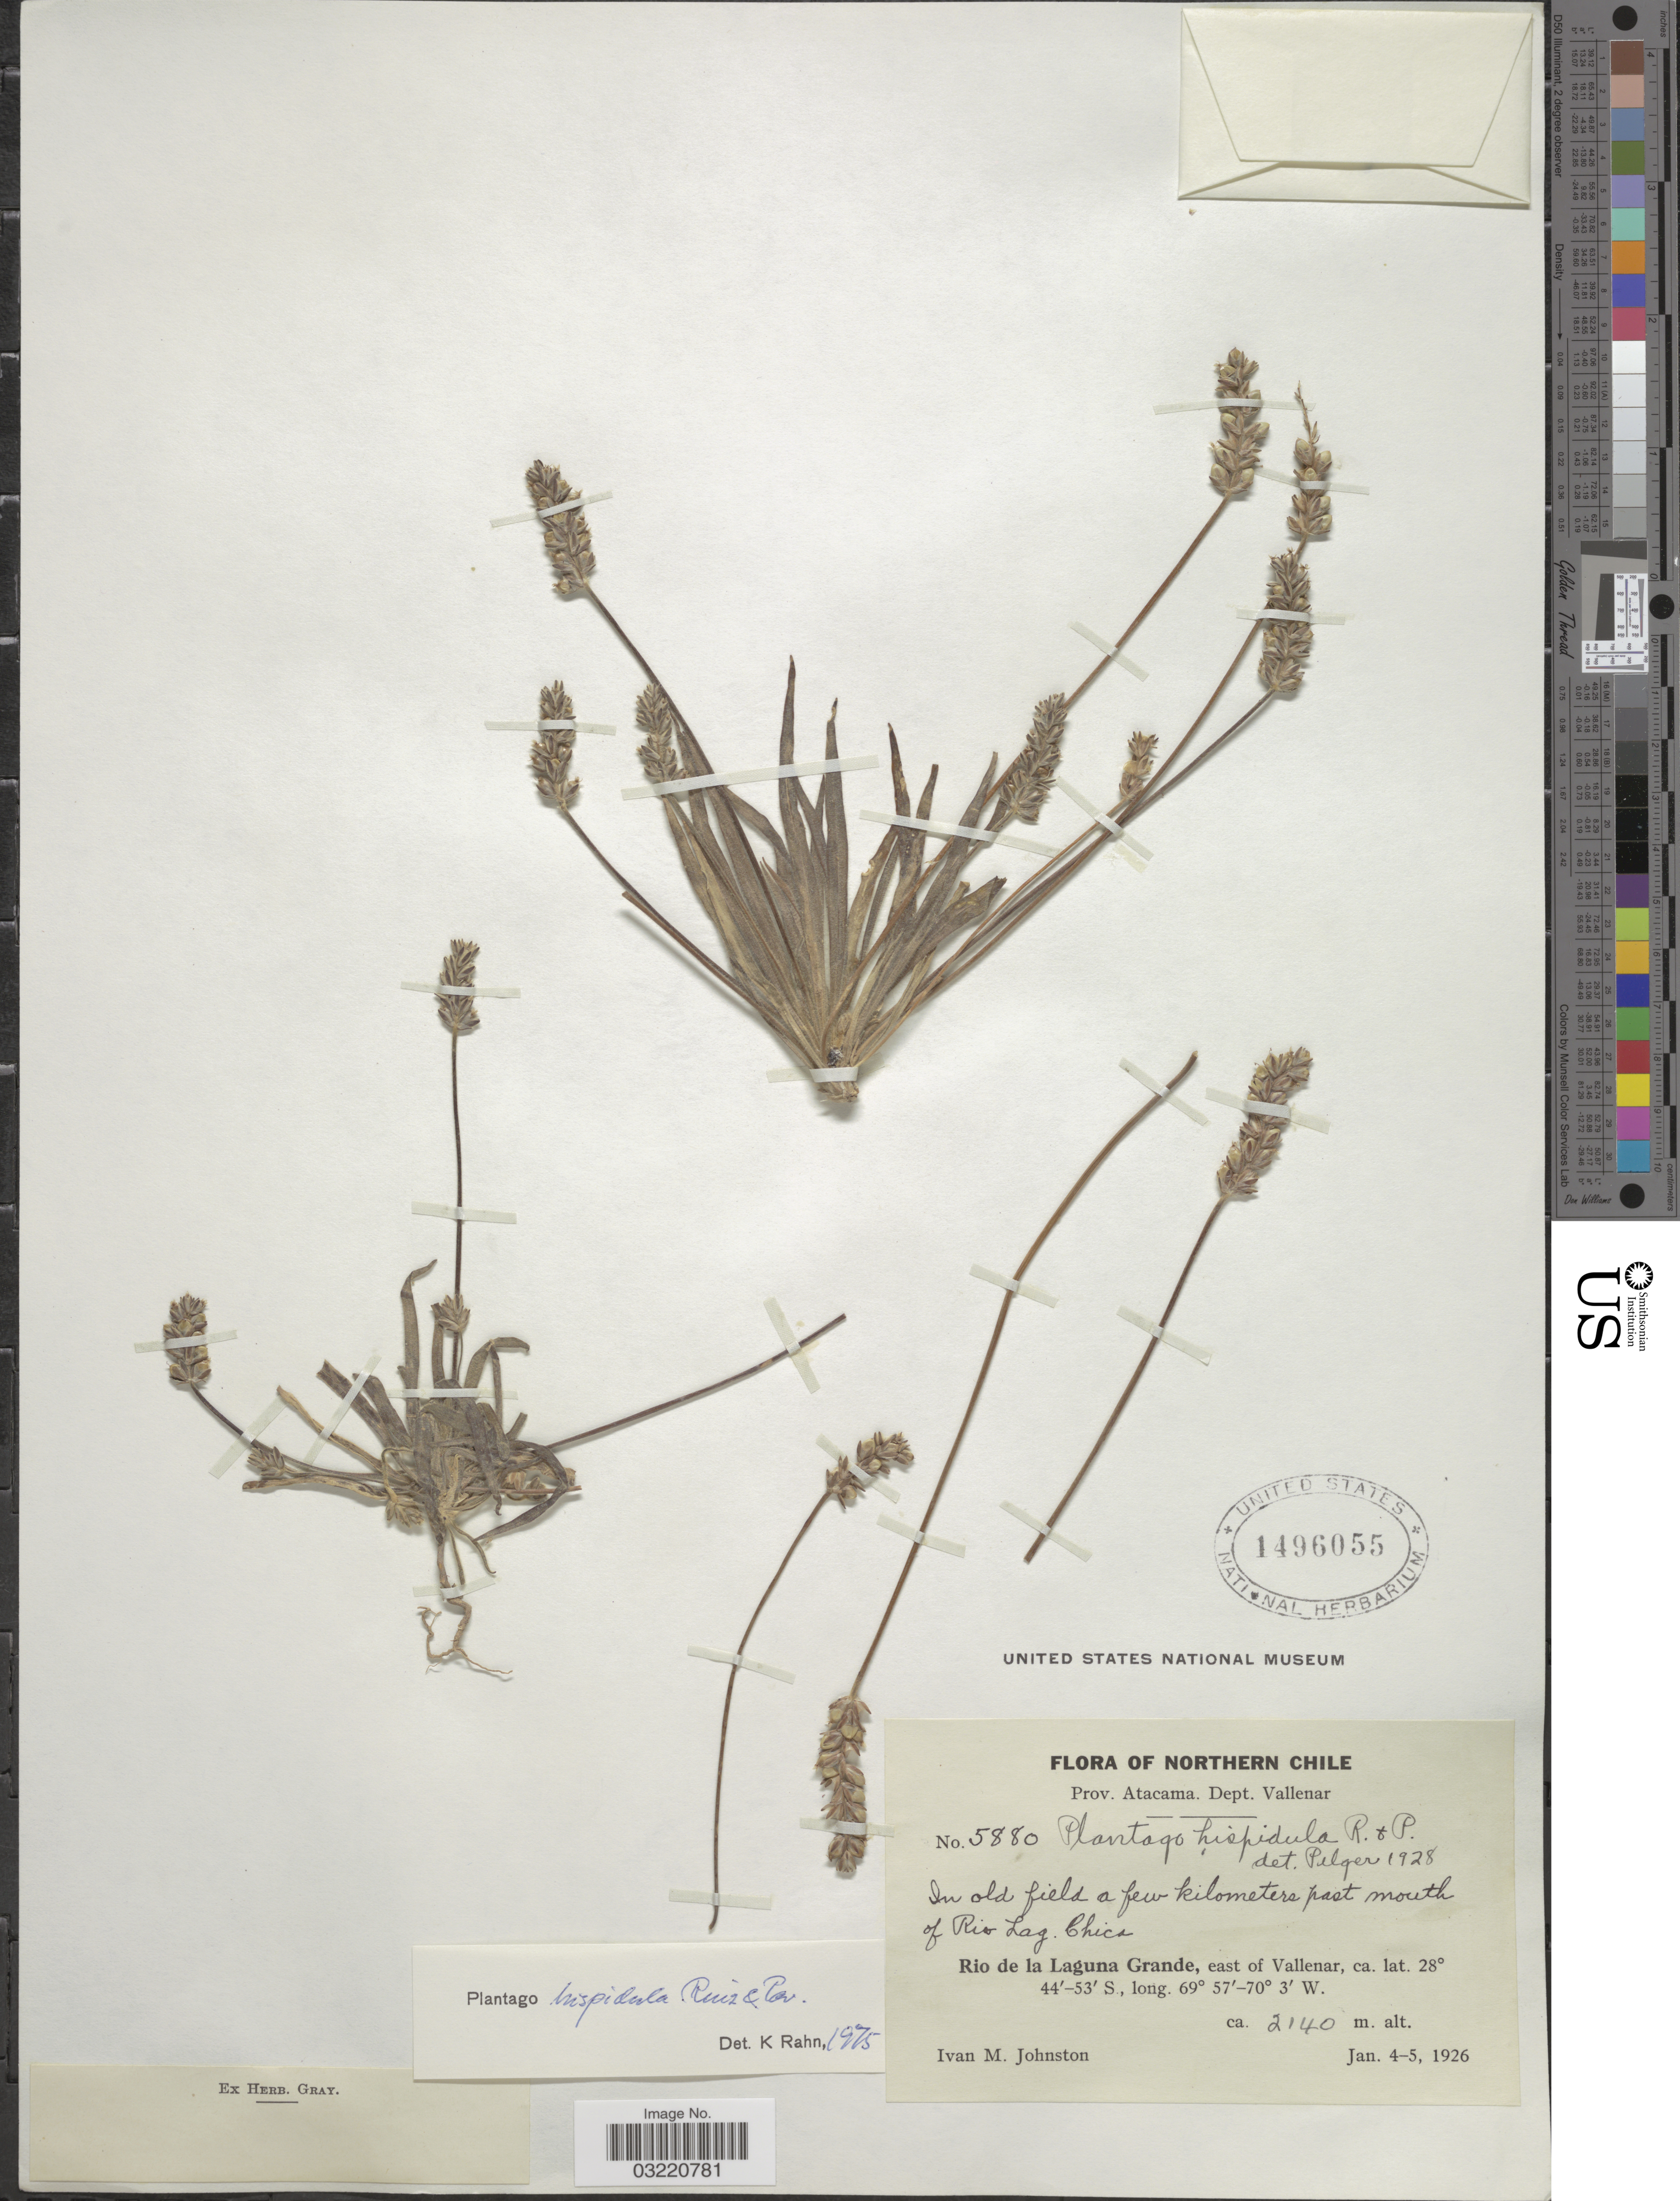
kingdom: Plantae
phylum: Tracheophyta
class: Magnoliopsida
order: Lamiales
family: Plantaginaceae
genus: Plantago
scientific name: Plantago hispidula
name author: Ruiz & Pav.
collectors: I.M. Johnston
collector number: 5880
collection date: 1926-01-04/1926-01-05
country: Chile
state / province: Atacama (III)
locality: Northern Chile. Dept. Vallenar. In old field a few kilometers past mouth of Rio Lag. Chico. Rio de la Laguna Grande, east of Vallenar.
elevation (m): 2140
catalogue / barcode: US 1496055